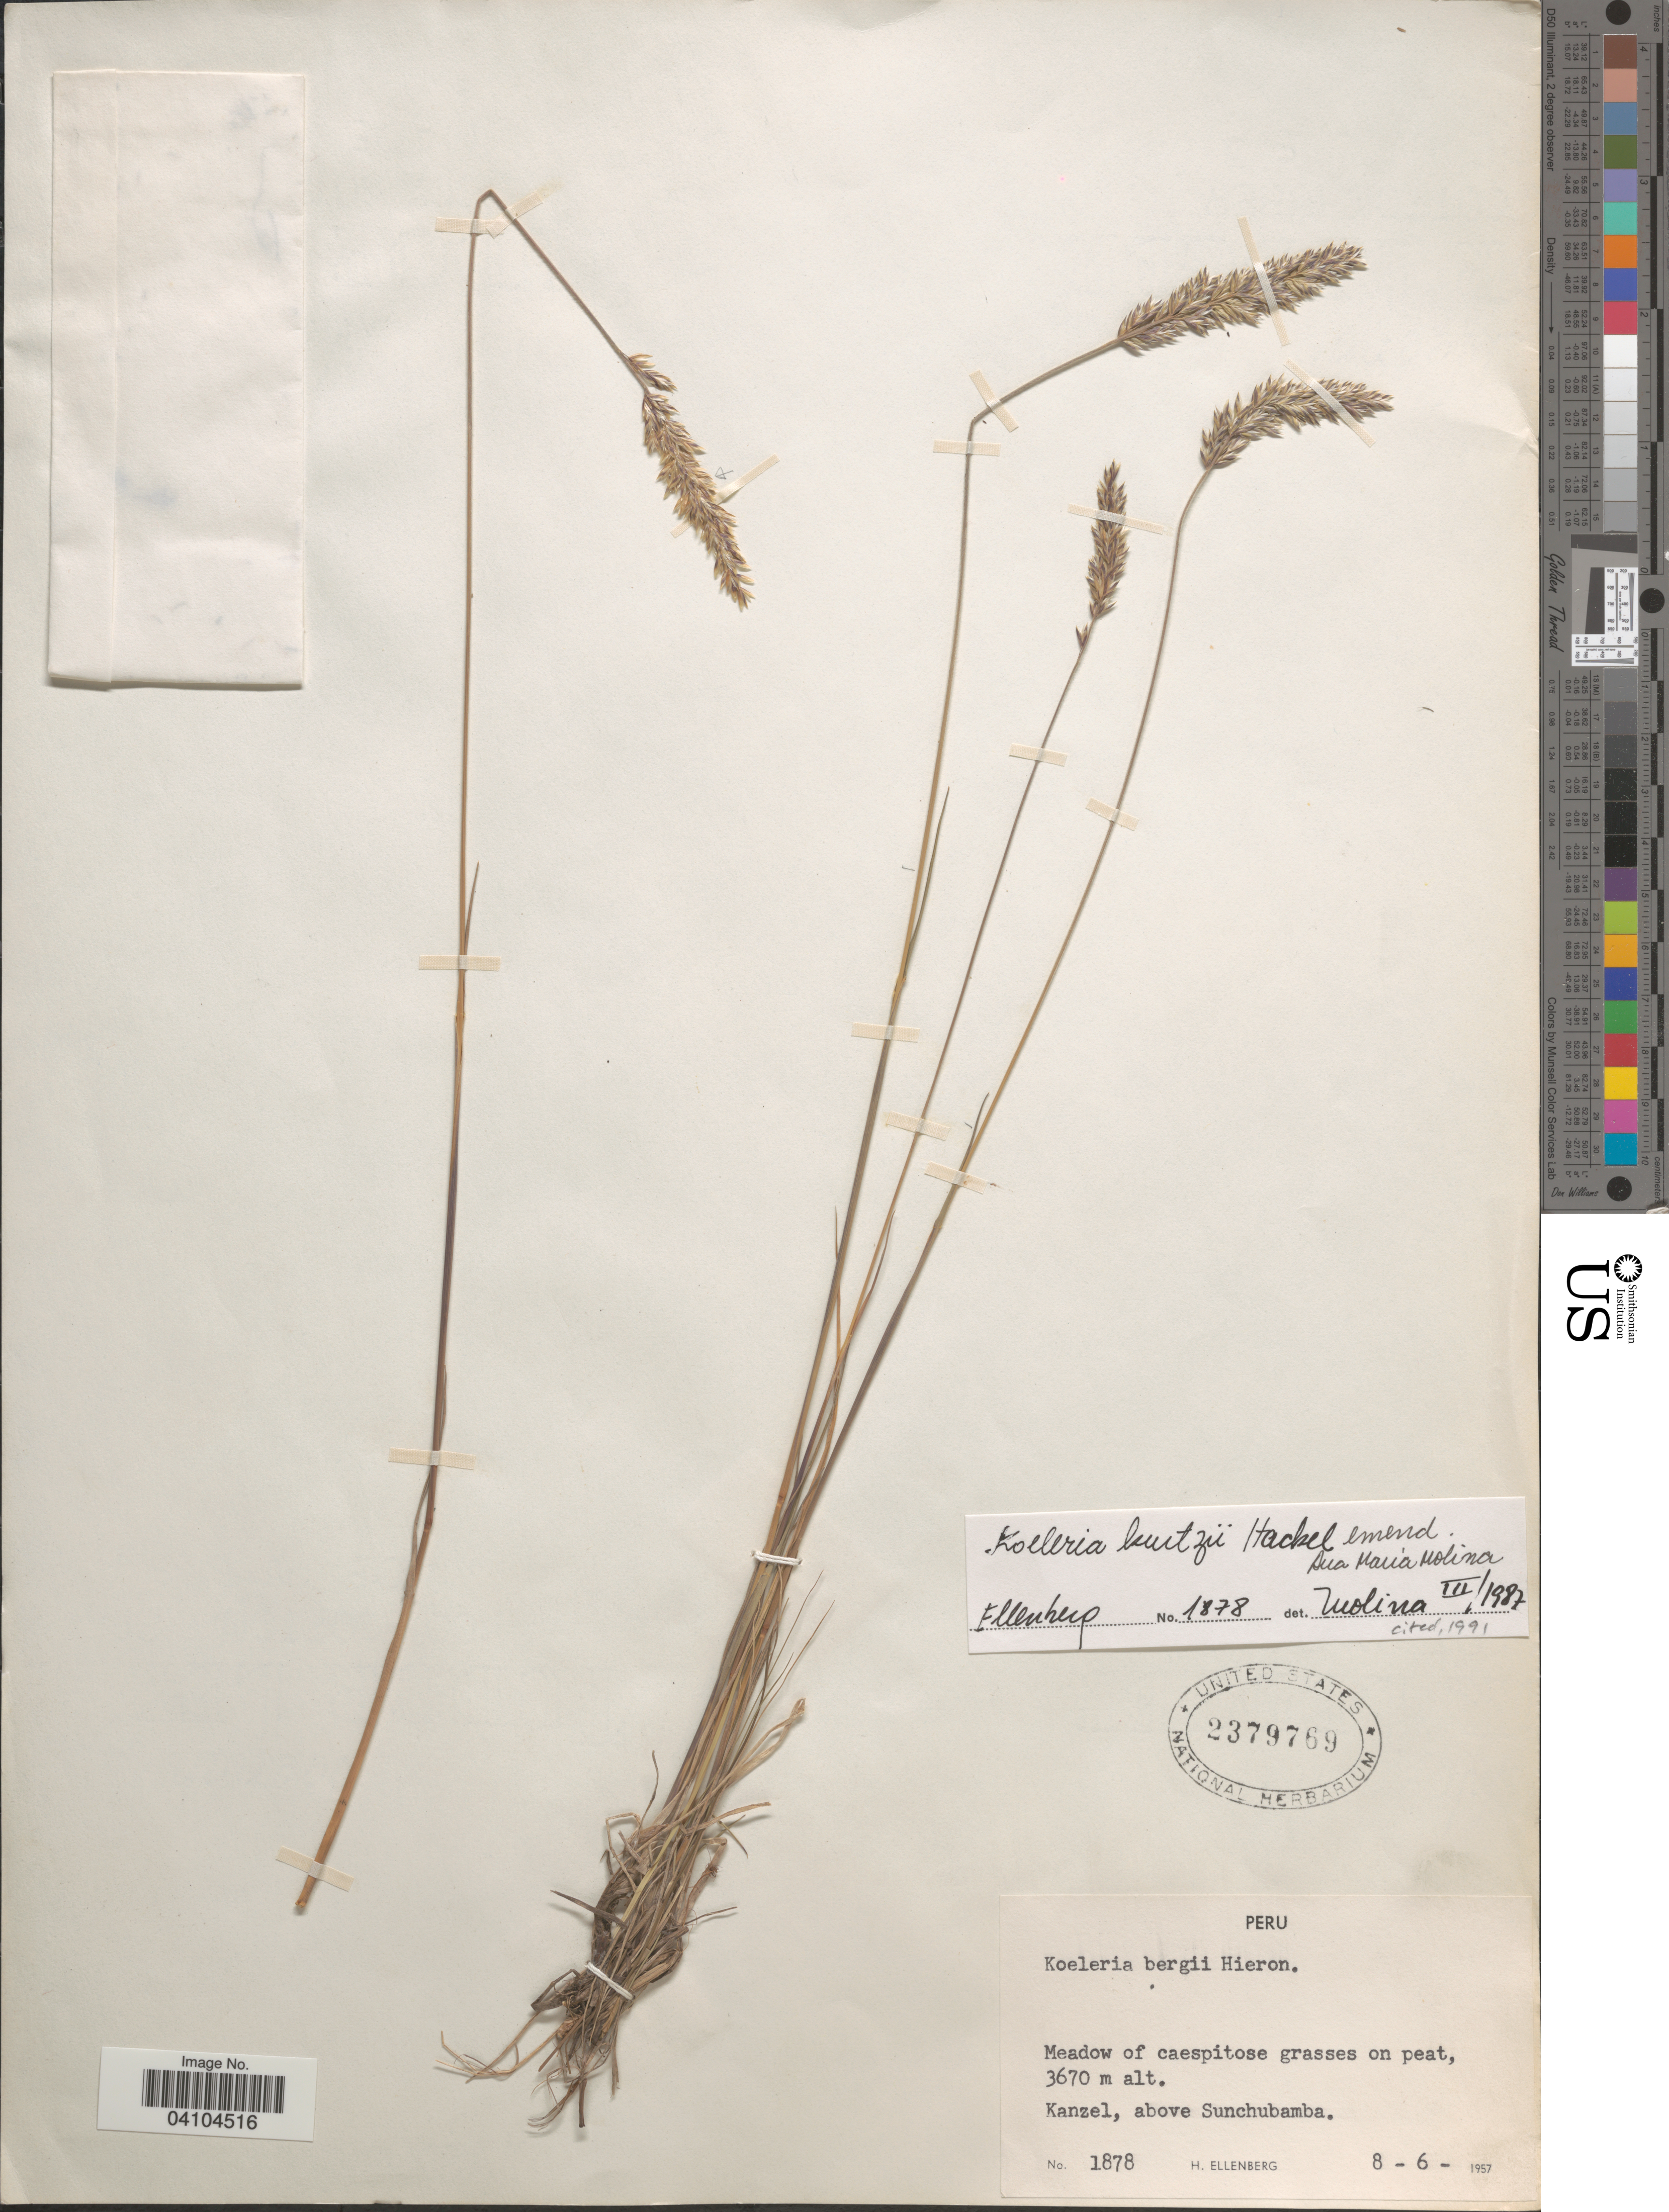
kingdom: Plantae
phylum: Tracheophyta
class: Liliopsida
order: Poales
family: Poaceae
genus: Koeleria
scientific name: Koeleria kurtzii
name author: Hack. ex Kurtz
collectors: H. Ellenberg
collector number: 1878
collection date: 1957-06-08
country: Peru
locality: Kanzel, above Sunchubamba.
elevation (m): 3670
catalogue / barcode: US 2379769